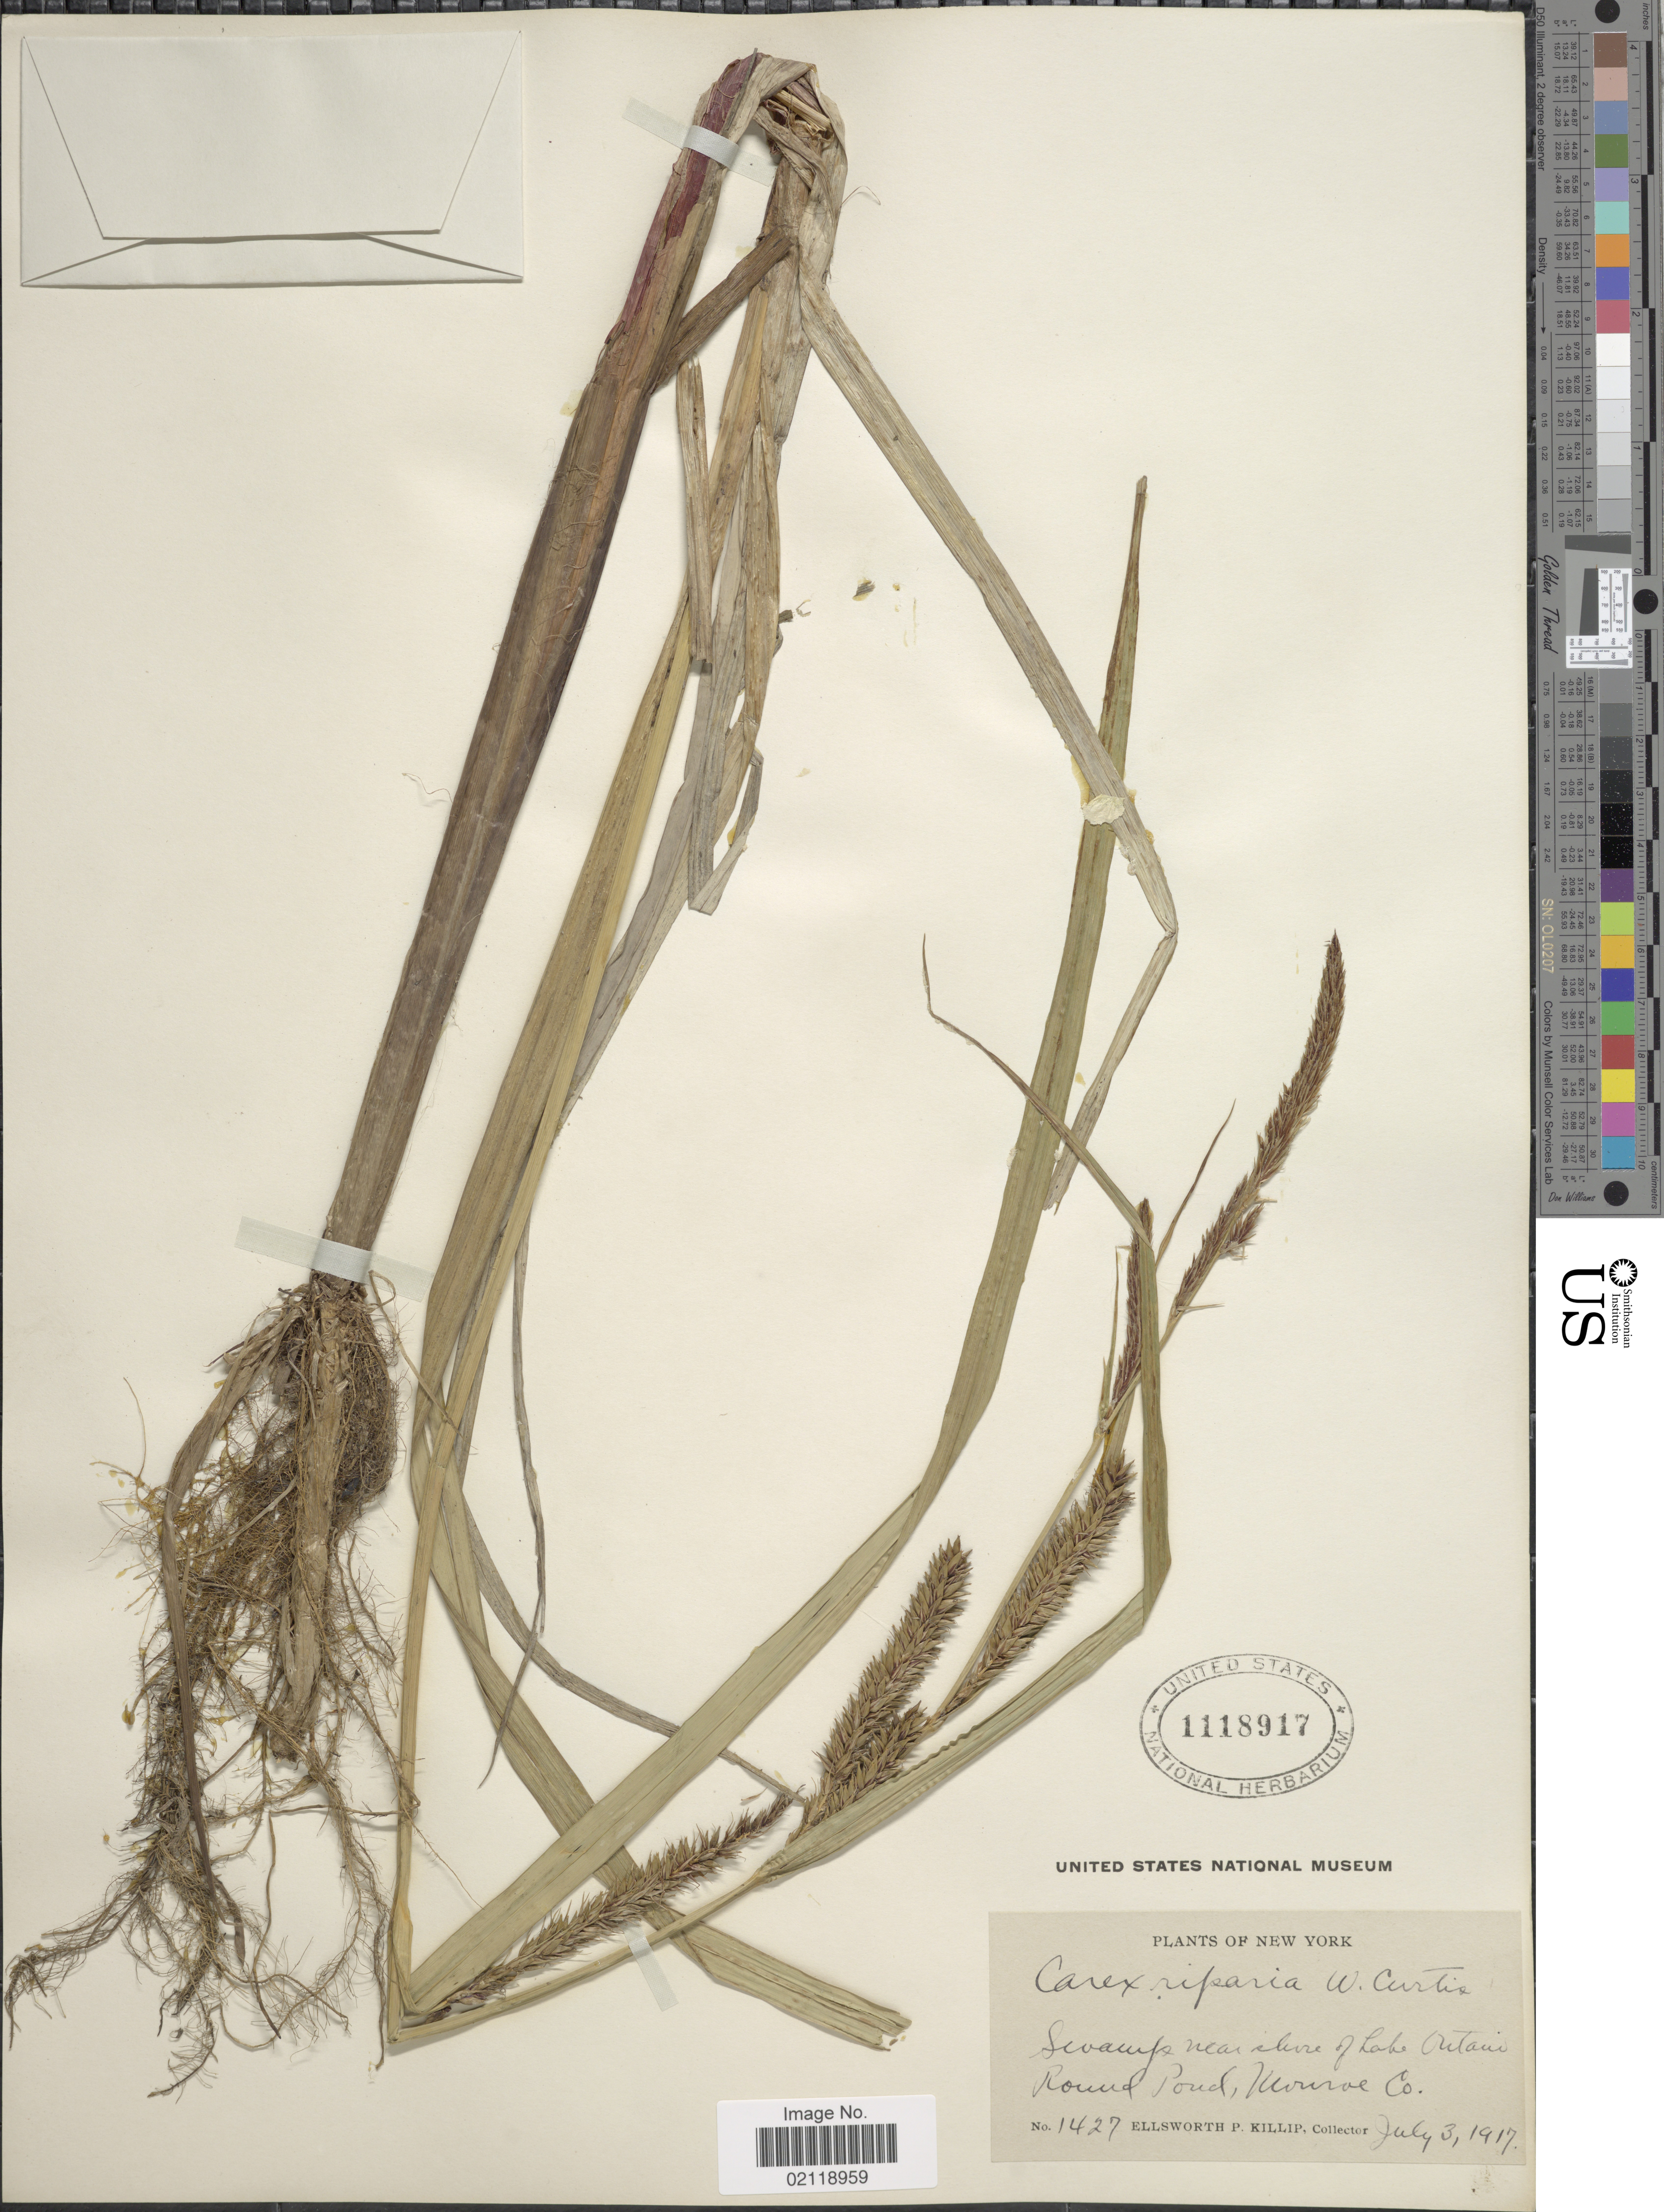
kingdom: Plantae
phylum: Tracheophyta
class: Liliopsida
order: Poales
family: Cyperaceae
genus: Carex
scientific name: Carex lacustris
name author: Willd.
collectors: E. P. Killip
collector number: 1427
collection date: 1917-07-03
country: United States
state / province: New York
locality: Swamp near shore of Lake Ontario, Round Pond, Monroe Co.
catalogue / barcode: US 1118917